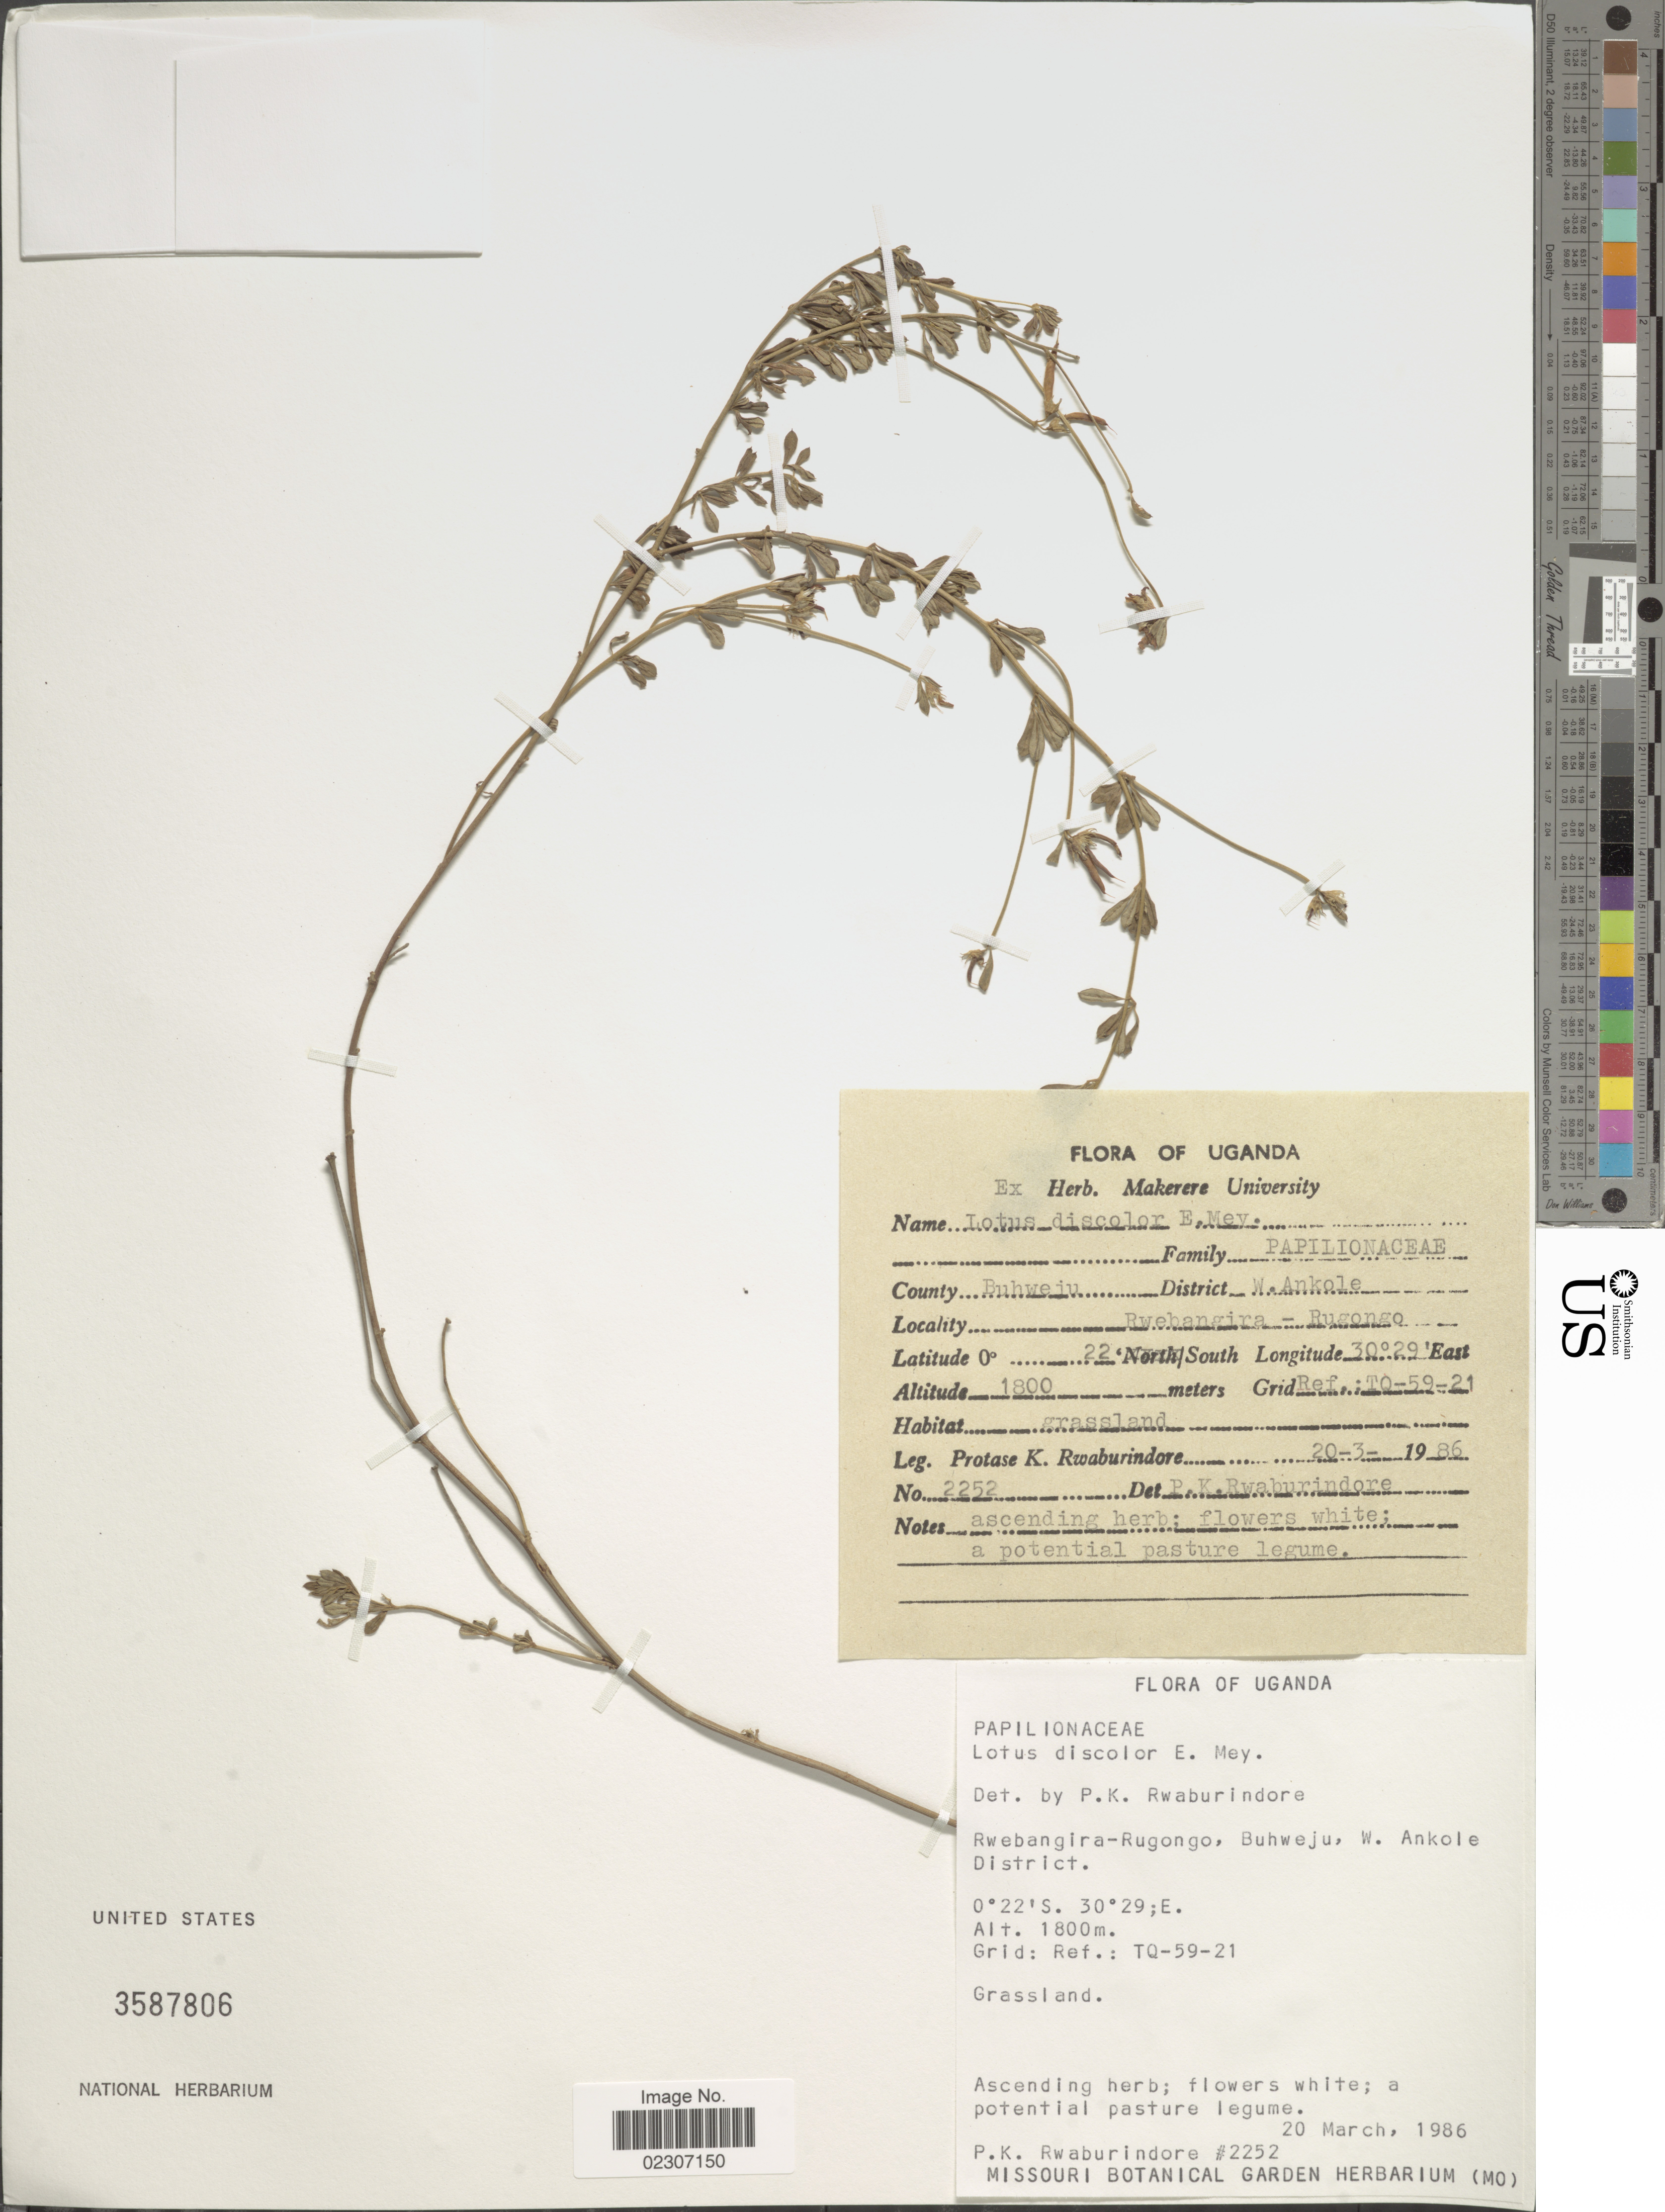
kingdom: Plantae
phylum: Tracheophyta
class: Magnoliopsida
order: Fabales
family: Fabaceae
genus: Lotus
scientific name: Lotus discolor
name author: E. Mey.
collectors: P. Rwaburindore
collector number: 2252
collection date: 1986-03-20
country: Uganda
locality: Uganda, County Buweja, District W. Ankole, Rwebangira-Rugongo.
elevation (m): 1800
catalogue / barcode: US 3587806